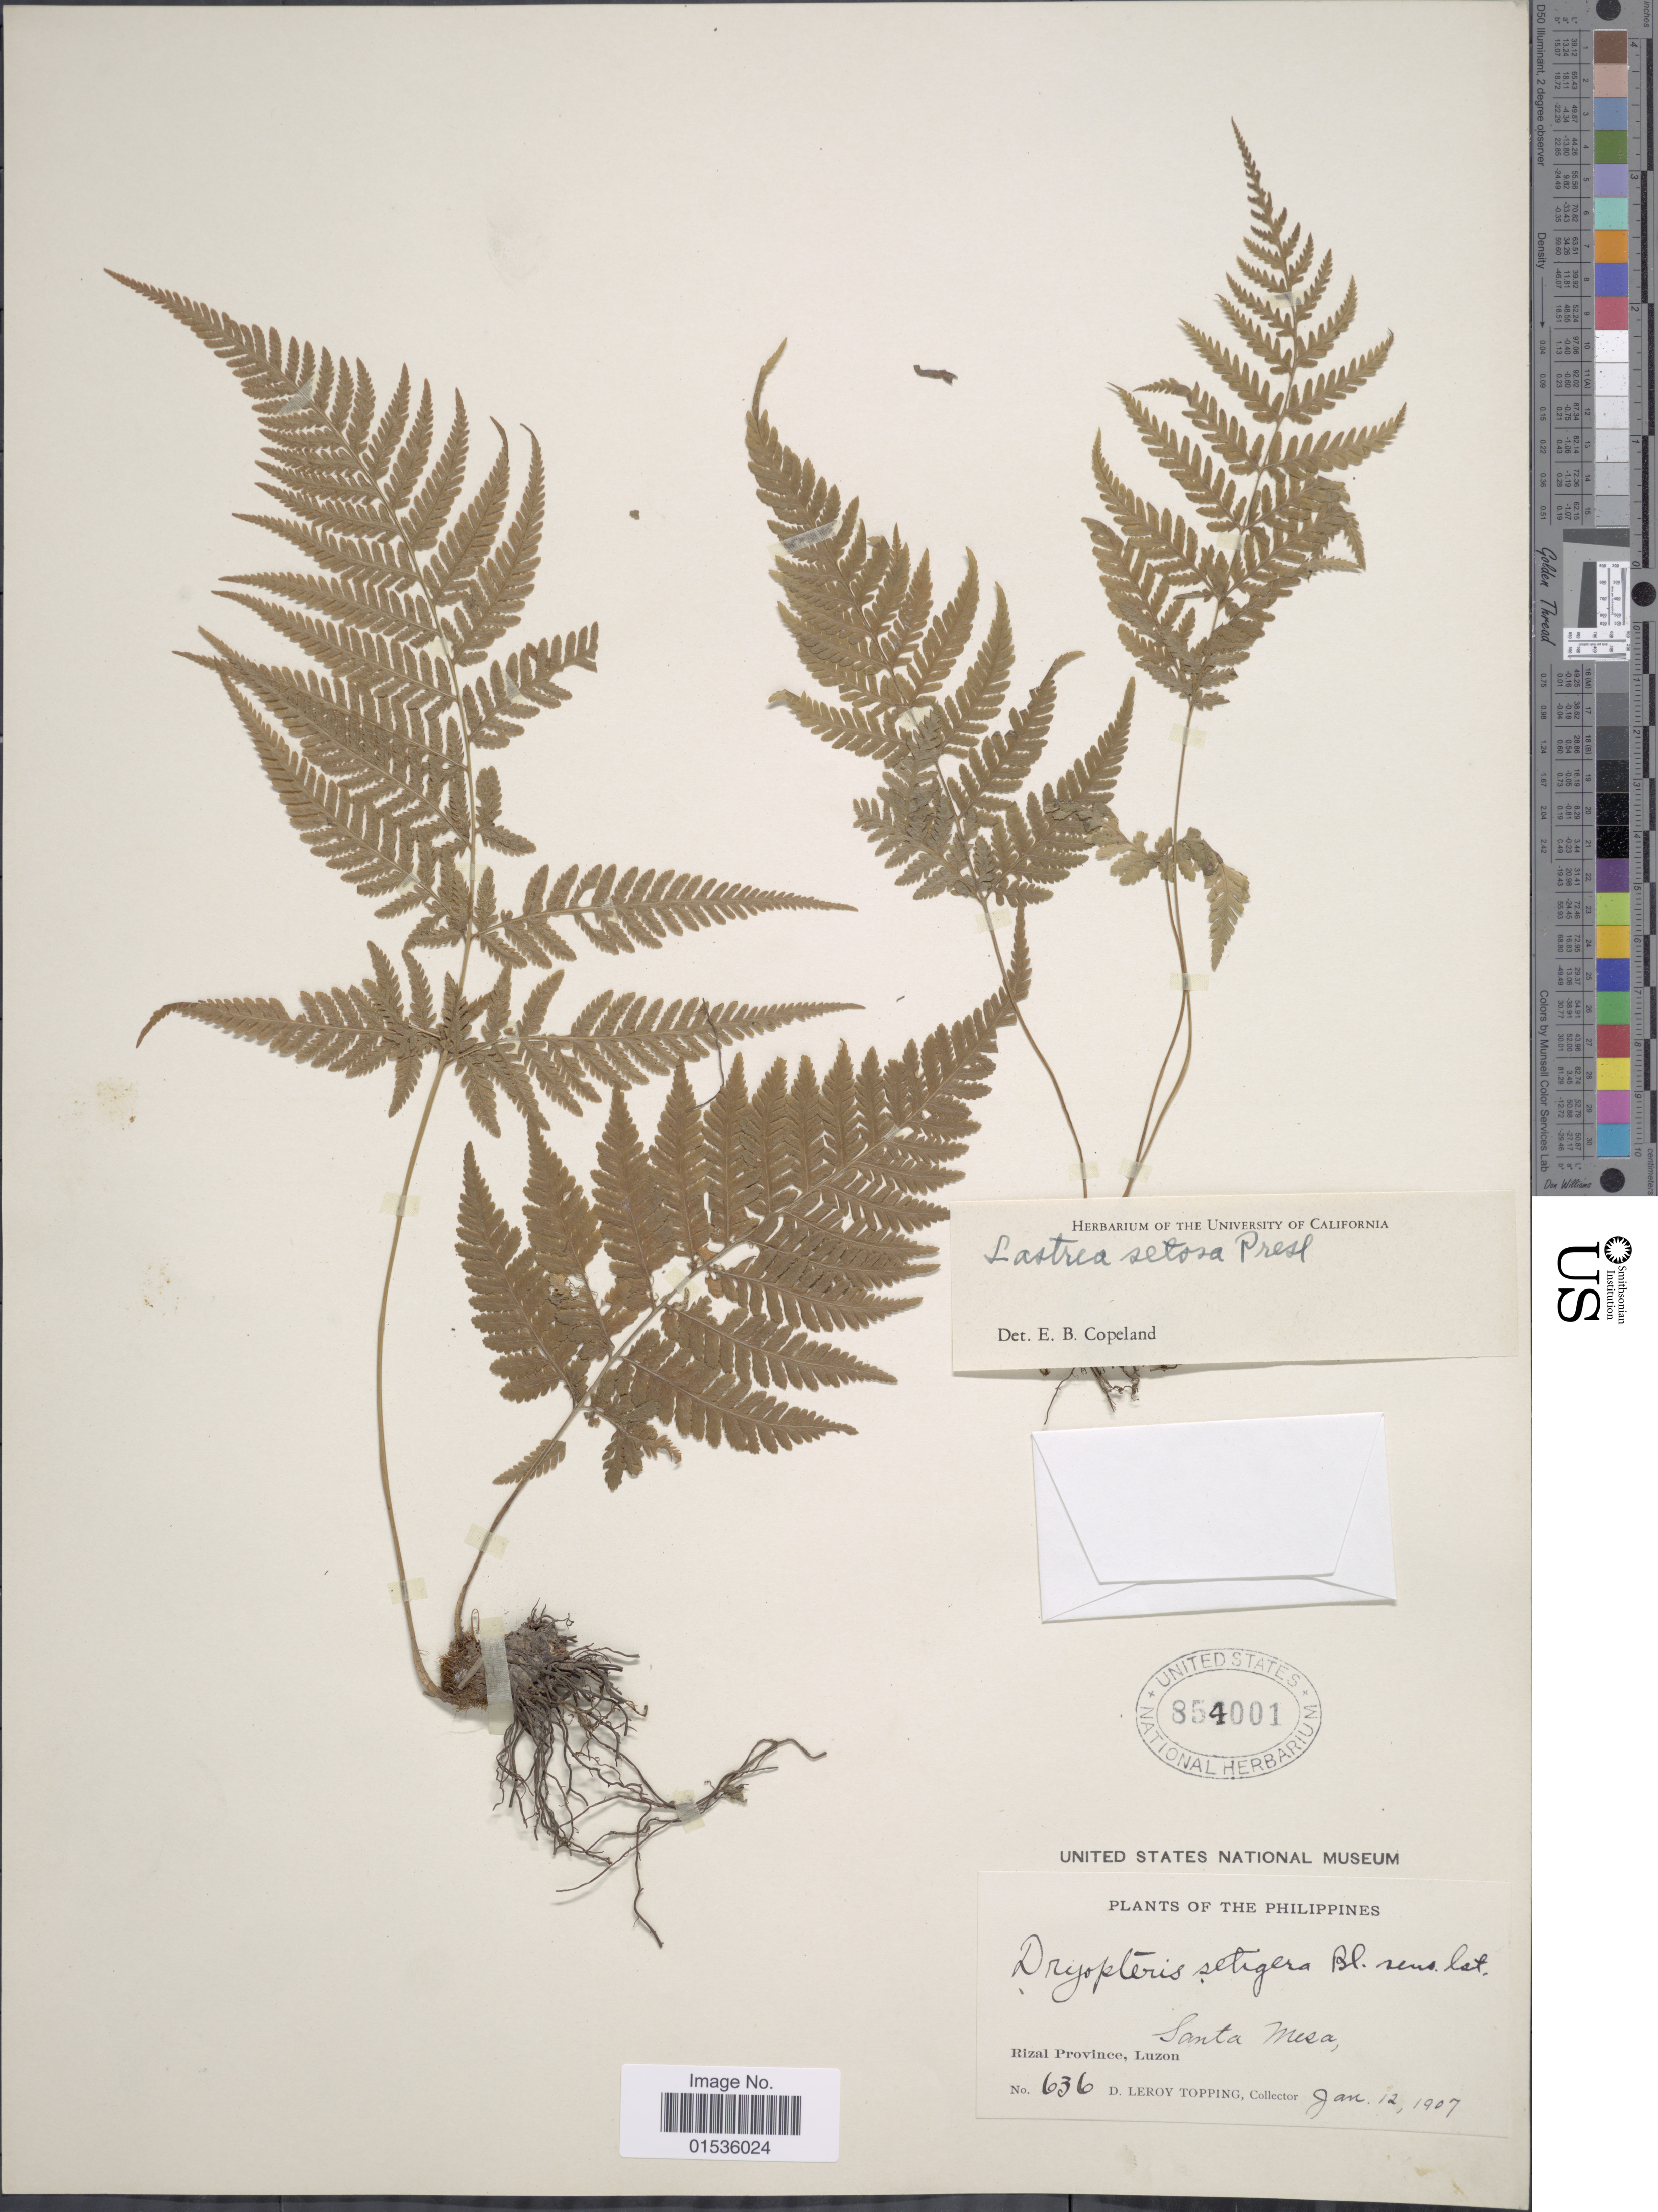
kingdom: Plantae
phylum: Tracheophyta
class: Polypodiopsida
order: Polypodiales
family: Thelypteridaceae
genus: Macrothelypteris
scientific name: Macrothelypteris torresiana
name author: (Gaudich.) Ching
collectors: D. L. Topping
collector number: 636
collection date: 1907-01-12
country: Philippines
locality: Philippines, Rizal Province, Luzon. Santa Mesa.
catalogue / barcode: US 854001